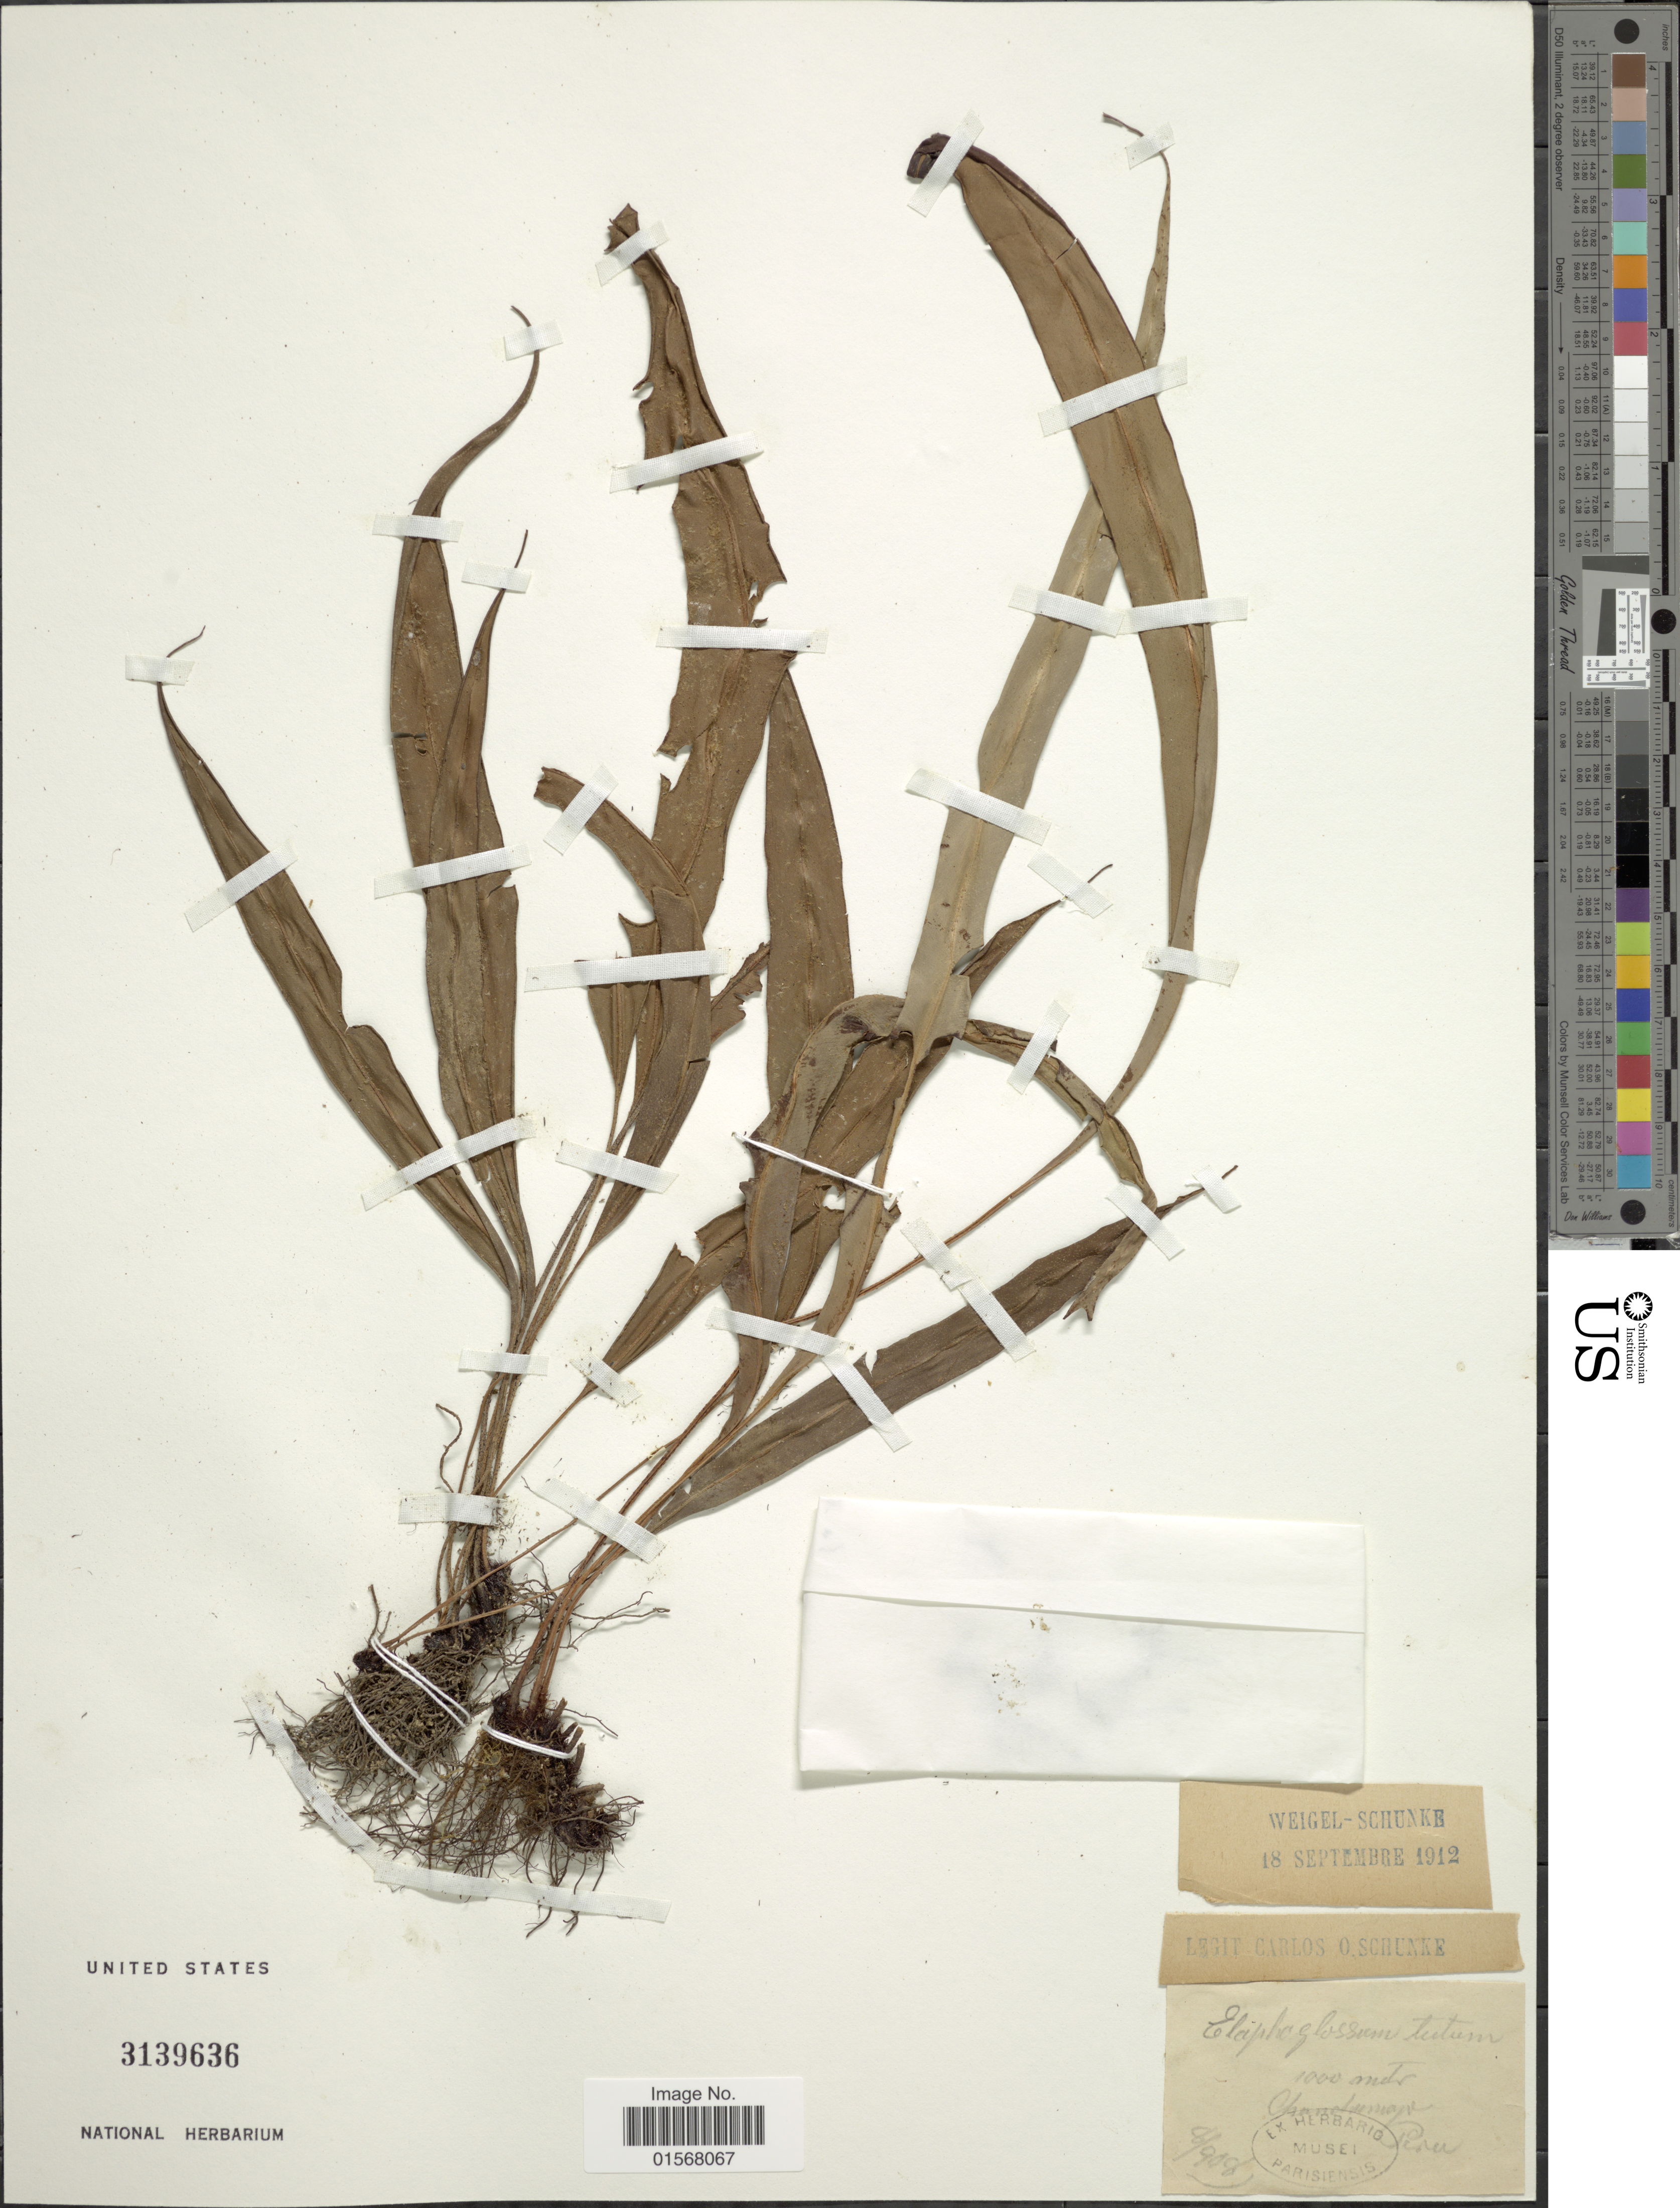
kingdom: Plantae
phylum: Tracheophyta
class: Polypodiopsida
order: Polypodiales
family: Dryopteridaceae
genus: Elaphoglossum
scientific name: Elaphoglossum sp.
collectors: C. Schunke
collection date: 1908-08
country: Peru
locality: Chanchamayo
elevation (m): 1000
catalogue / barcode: US 3139636